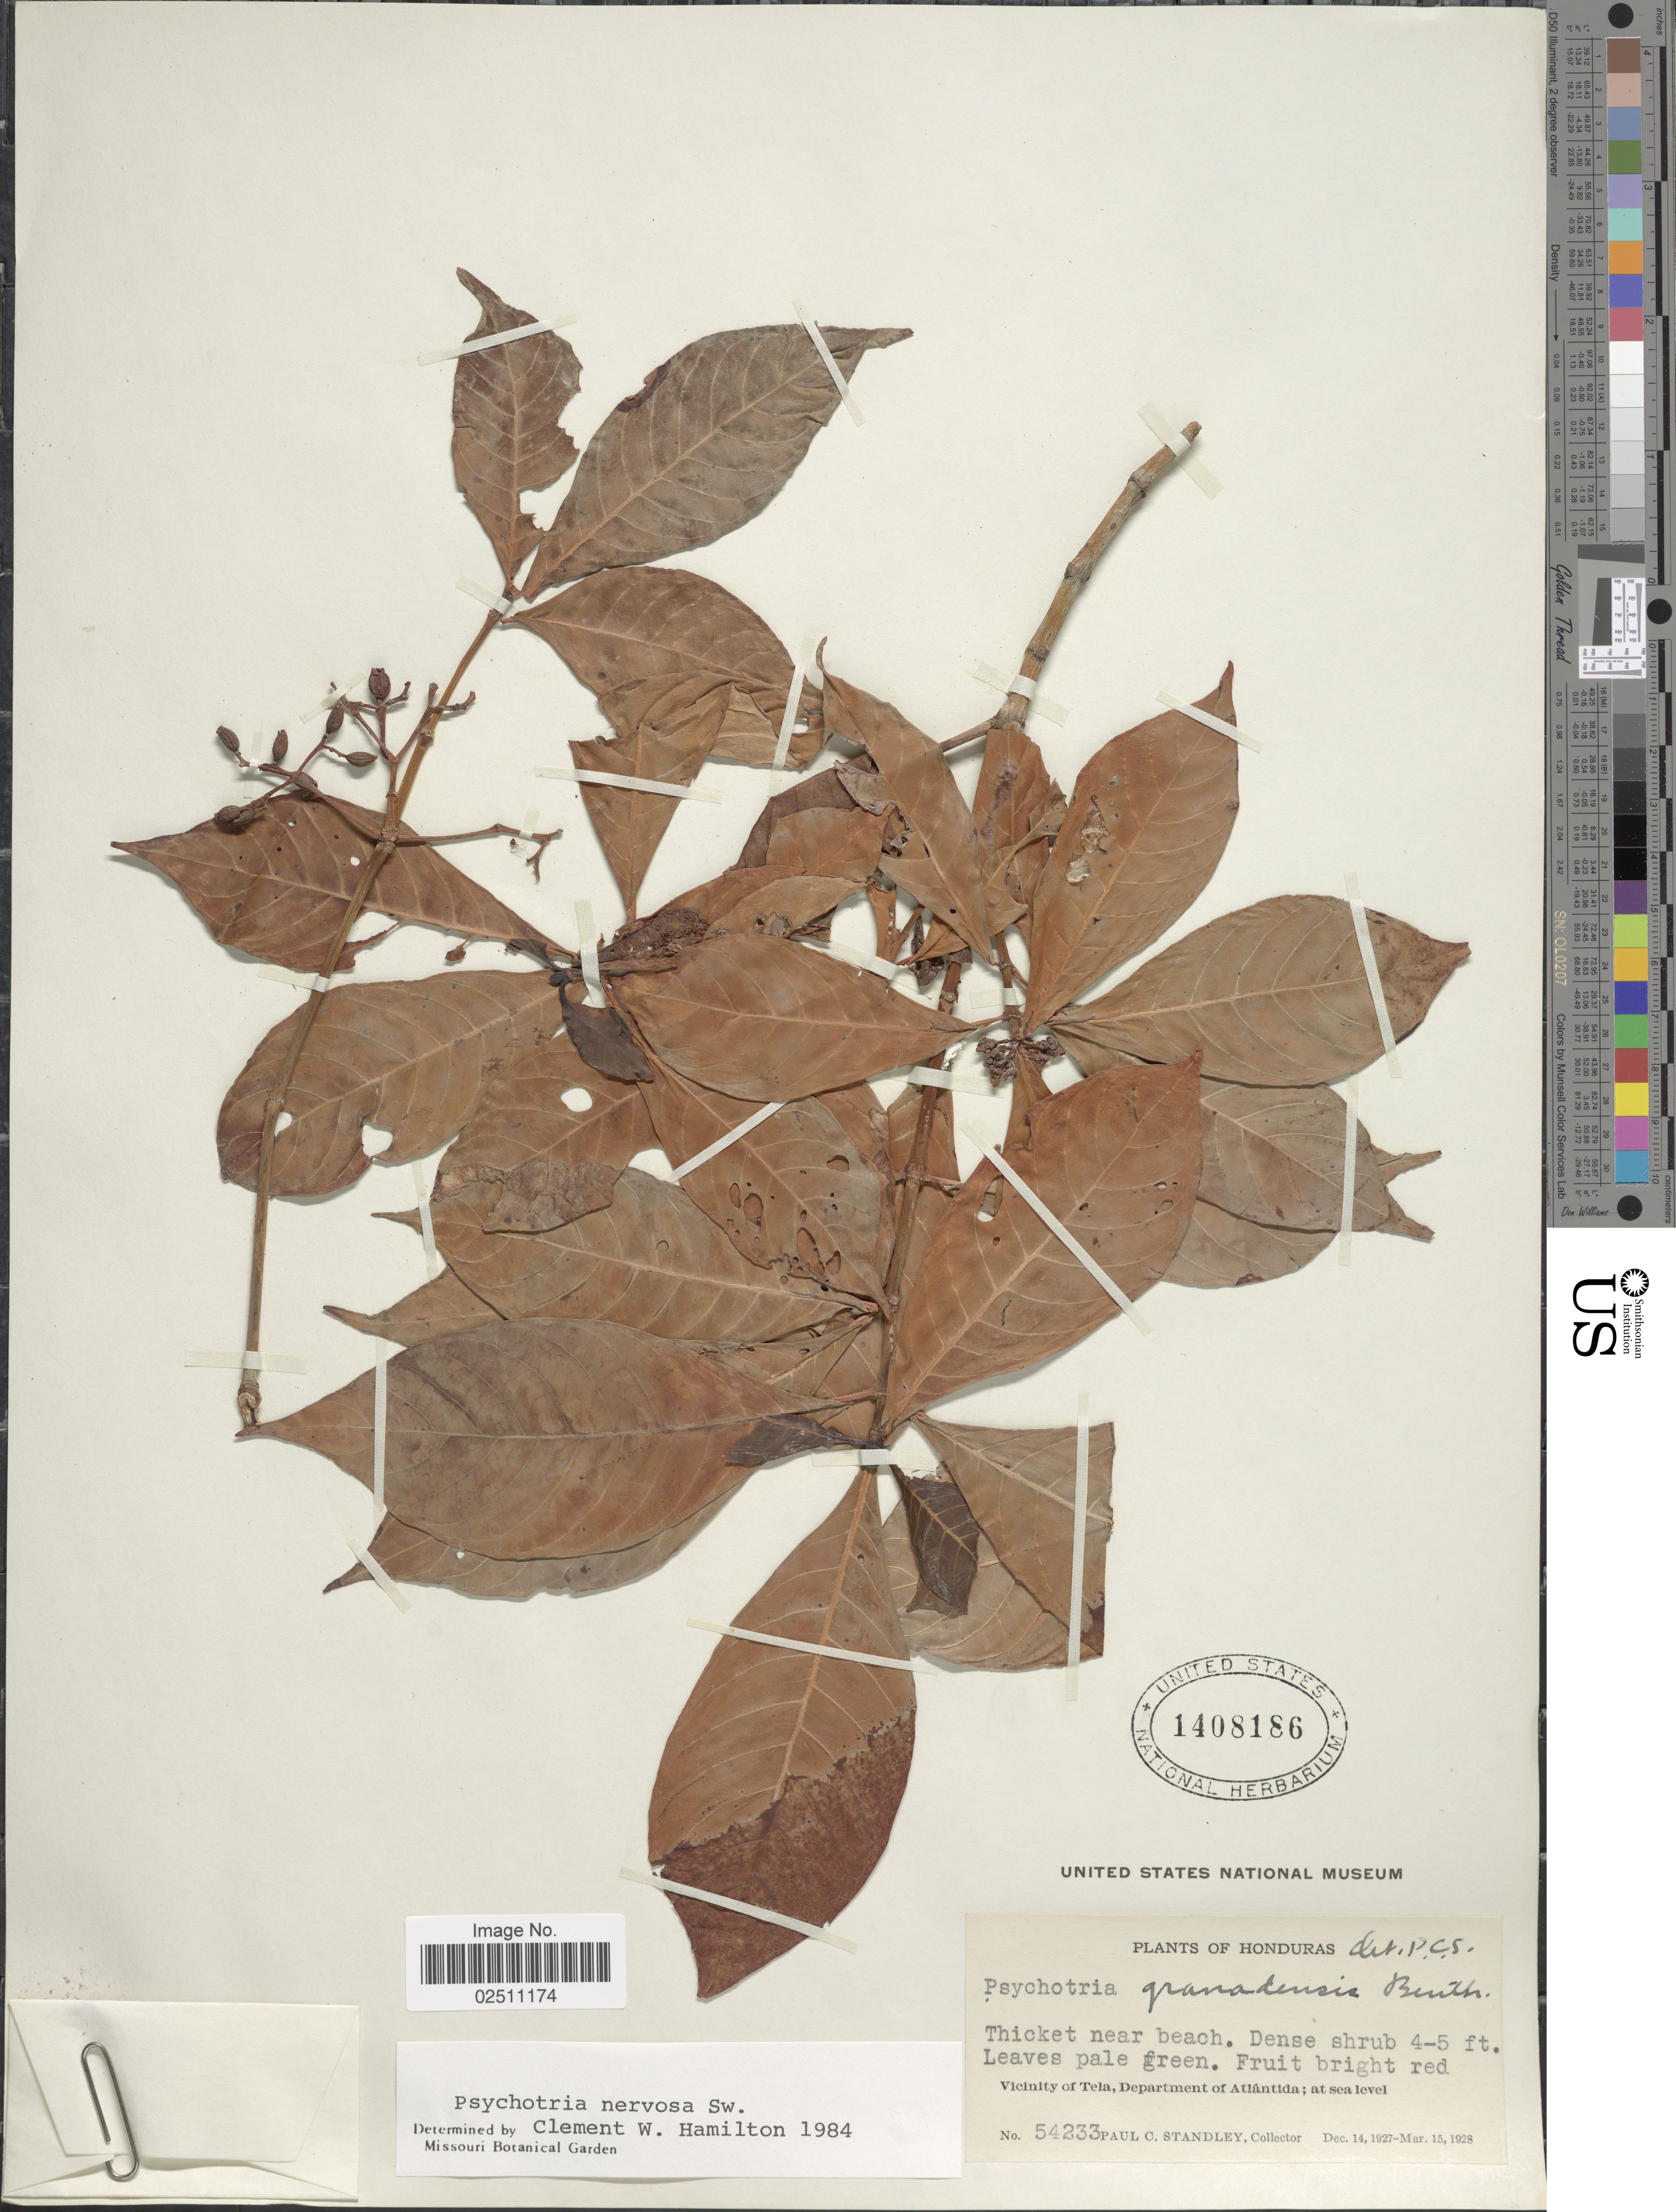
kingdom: Plantae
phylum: Tracheophyta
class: Magnoliopsida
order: Gentianales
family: Rubiaceae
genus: Psychotria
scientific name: Psychotria nervosa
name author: Sw.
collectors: P. C. Standley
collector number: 54233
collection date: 1927-12-14/1928-03-15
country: Honduras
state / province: Atlántida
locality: Vicinity of Tela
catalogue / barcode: US 1408186